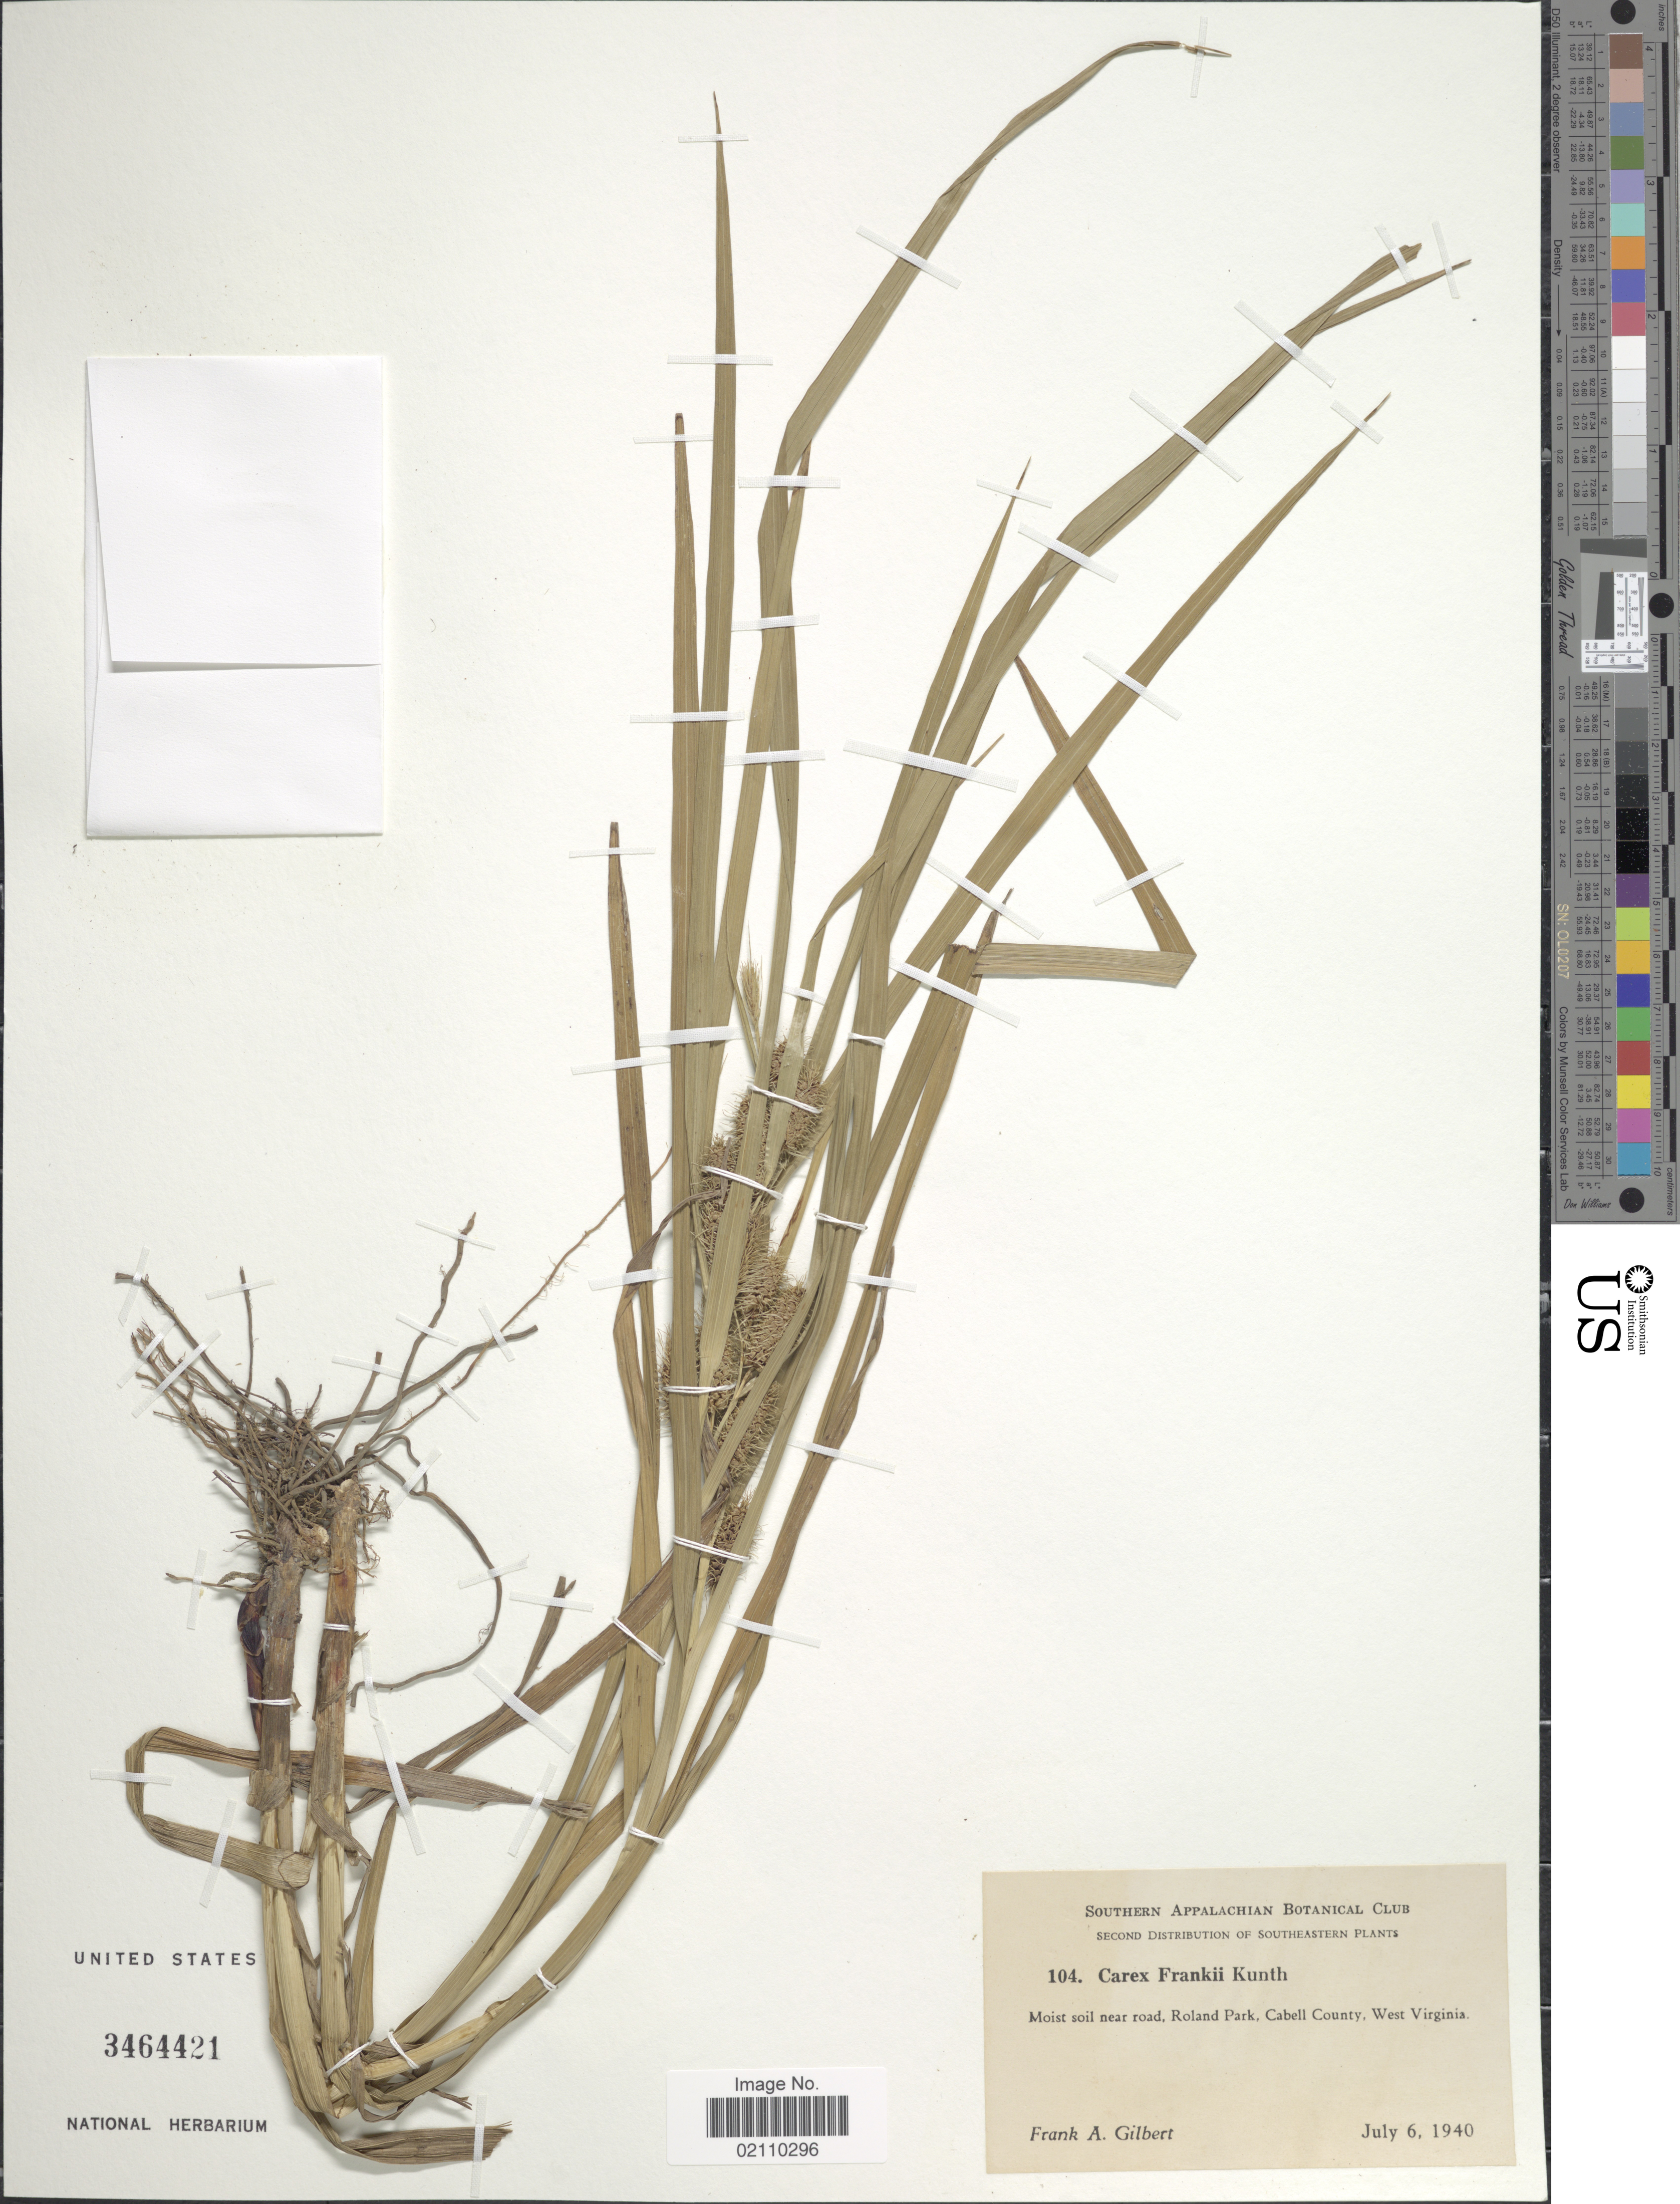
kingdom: Plantae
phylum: Tracheophyta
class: Liliopsida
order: Poales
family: Cyperaceae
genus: Carex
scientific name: Carex frankii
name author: Kunth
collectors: F. A. Gilbert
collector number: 104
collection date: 1940-07-06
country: United States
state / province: West Virginia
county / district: Cabell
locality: Southern Appalachian, moist soil near road, Poland Park, Cabell County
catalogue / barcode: US 3464421